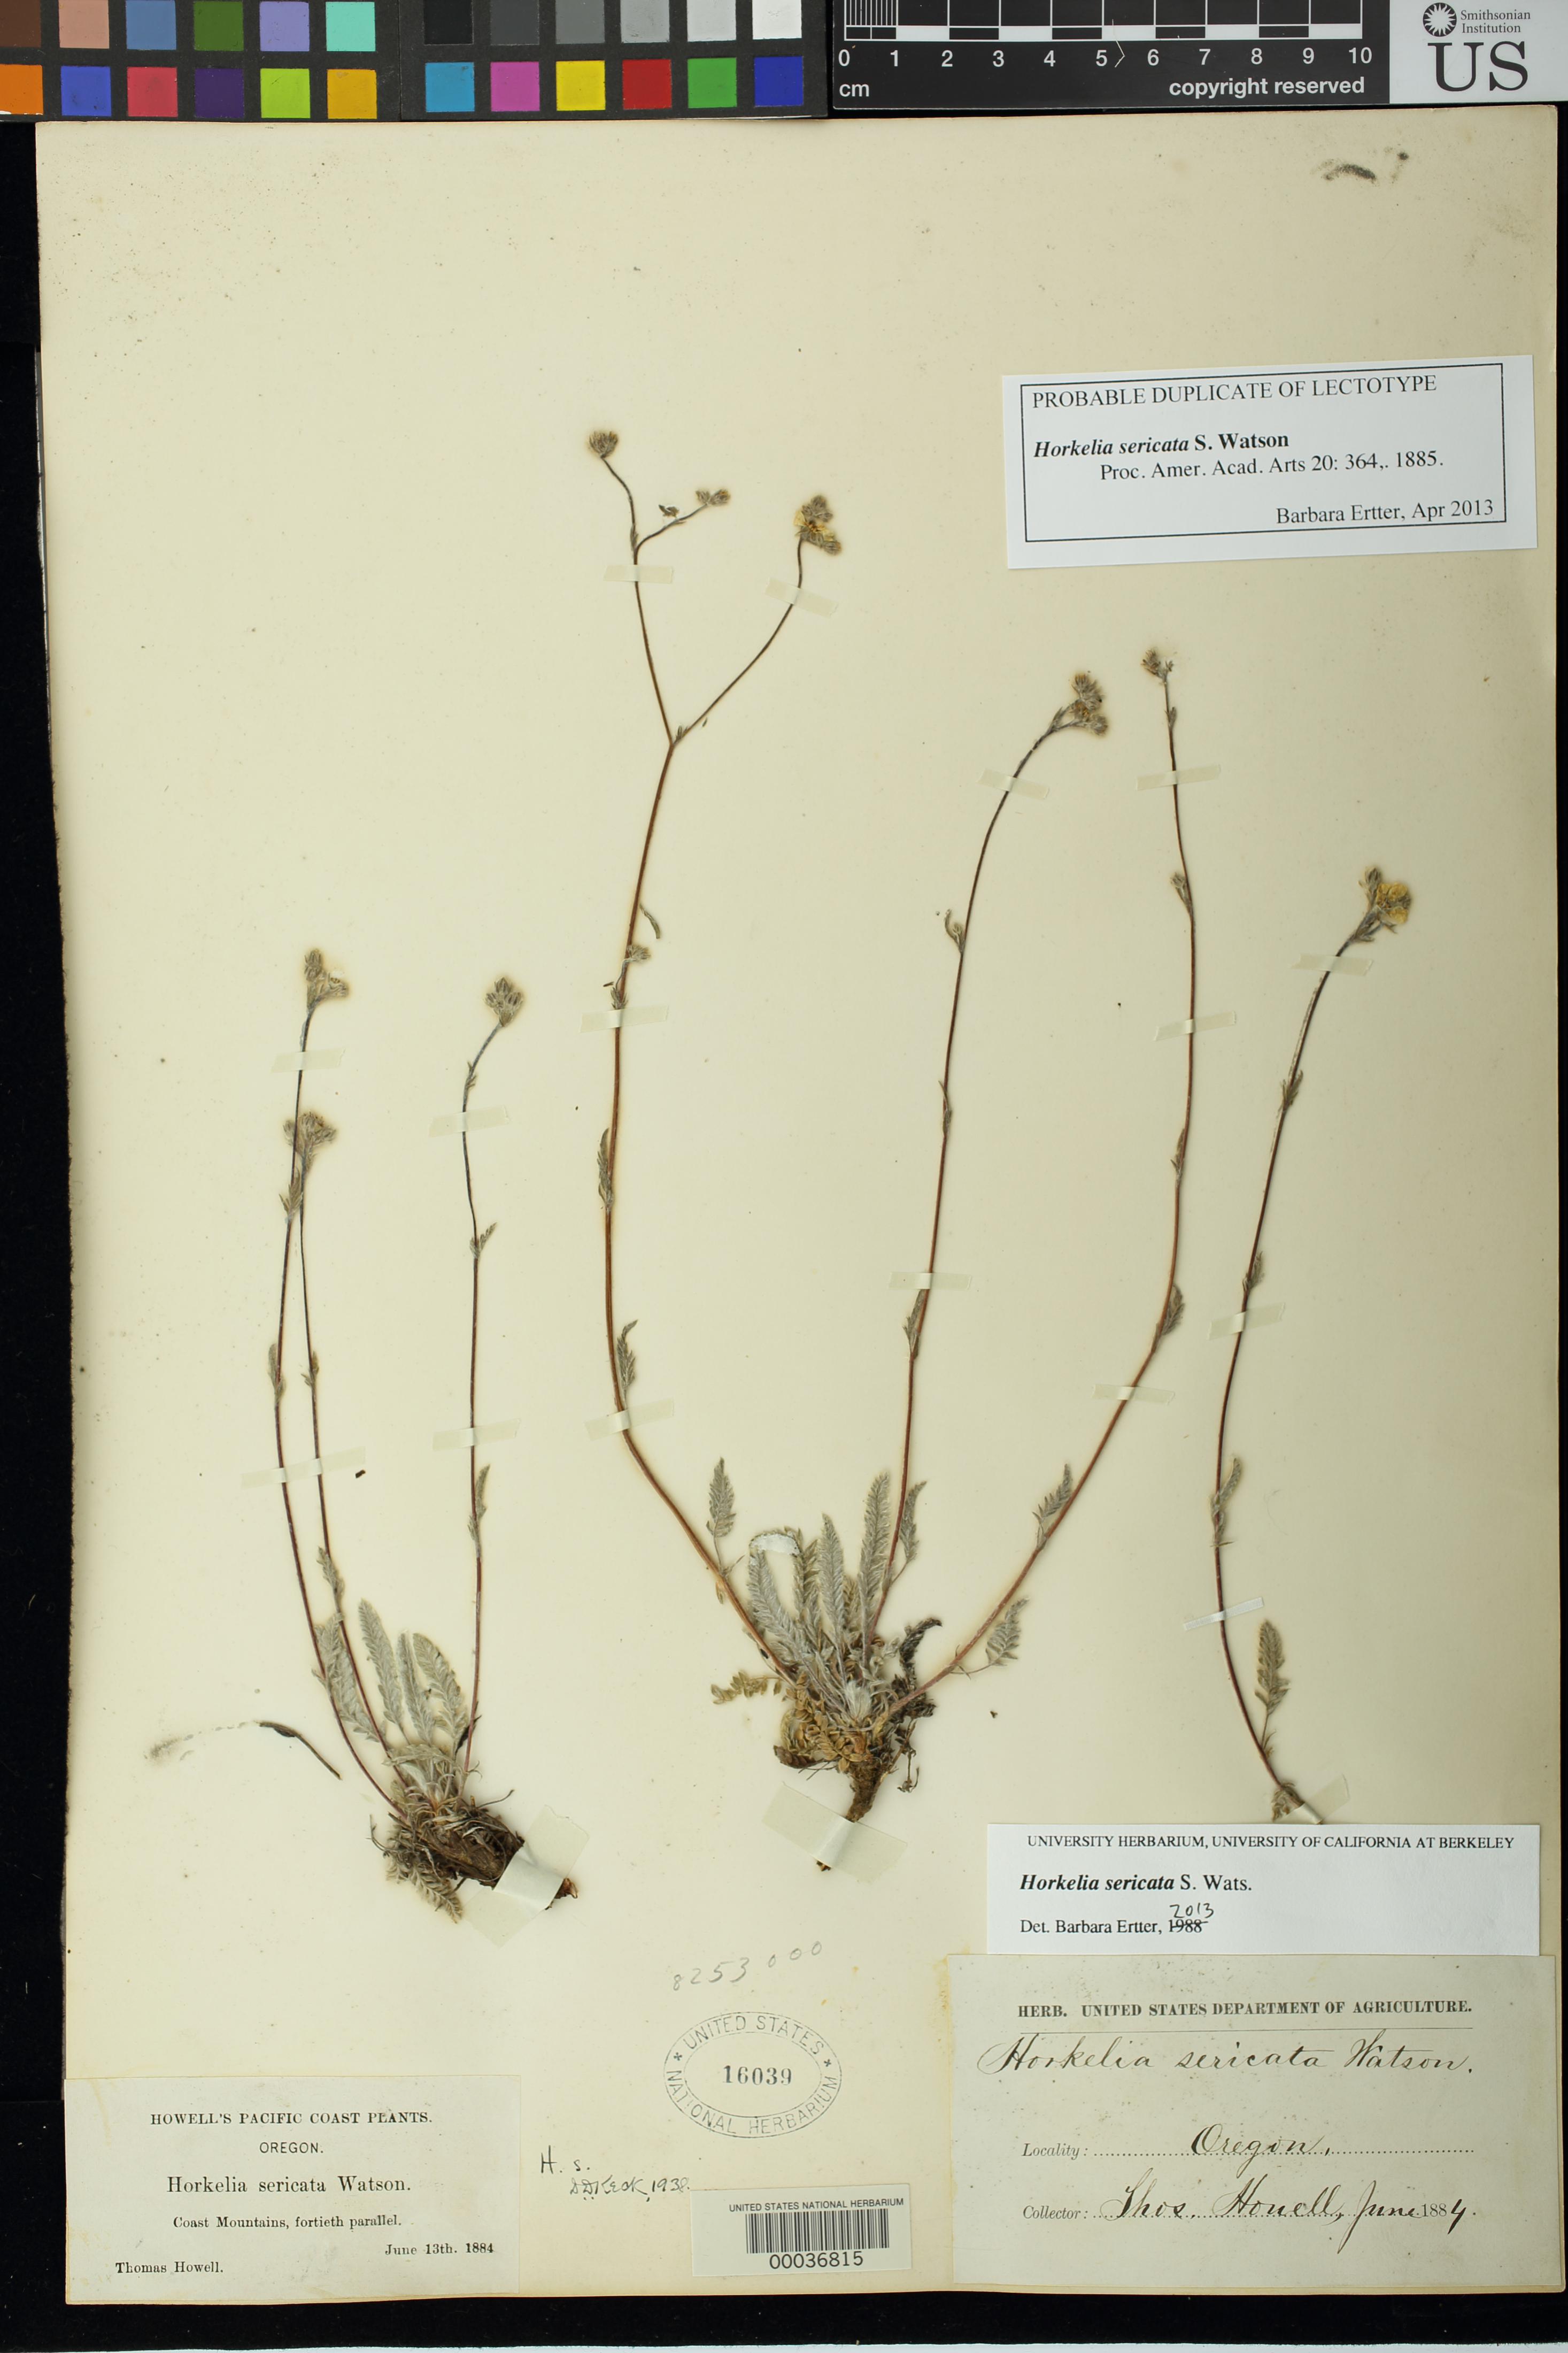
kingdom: Plantae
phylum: Tracheophyta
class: Magnoliopsida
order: Rosales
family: Rosaceae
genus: Horkelia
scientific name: Horkelia sericata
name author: S. Watson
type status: Type Collection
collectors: T. J. Howell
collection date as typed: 13 Jun 1884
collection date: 1884-06-13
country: United States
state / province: Oregon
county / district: Curry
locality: Coast mountains, forthieth parallel.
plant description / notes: Annotated by B. Ertter (2013) as "probable duplicate of lectotype".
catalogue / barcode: US 16039